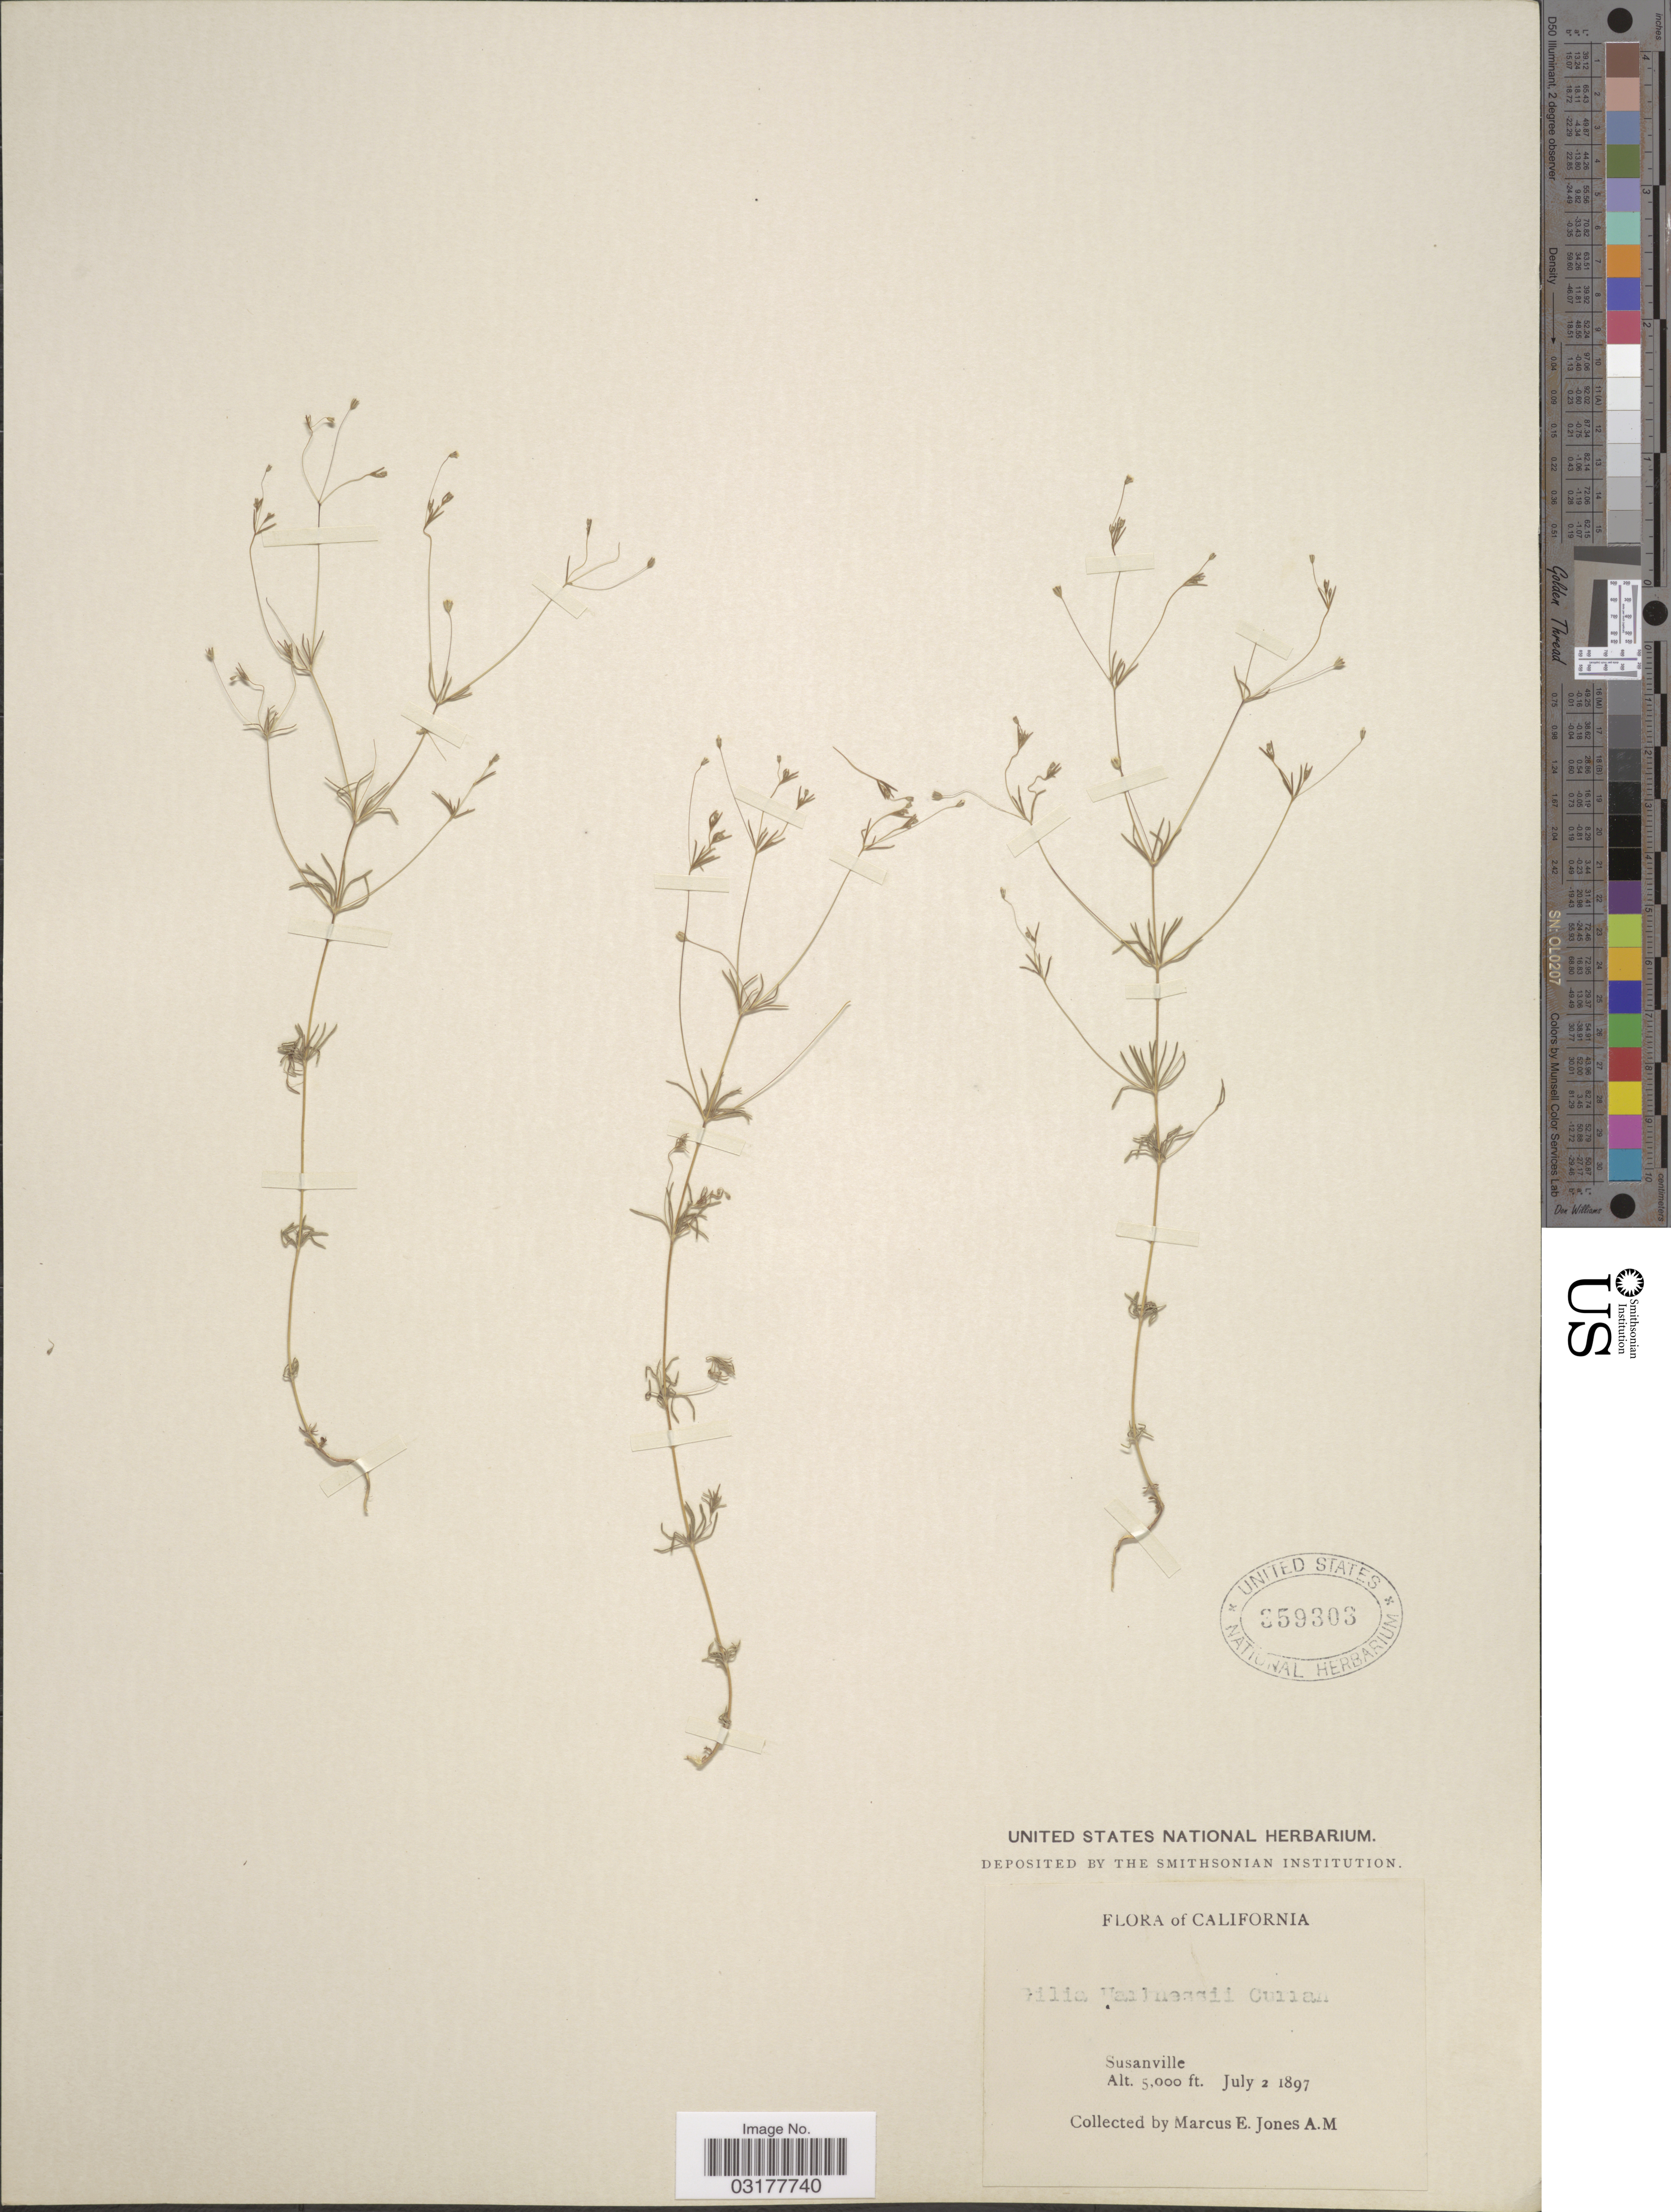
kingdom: Plantae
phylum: Tracheophyta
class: Magnoliopsida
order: Ericales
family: Polemoniaceae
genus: Leptosiphon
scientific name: Leptosiphon harknessii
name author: (Curran) J.M. Porter & L.A. Johnson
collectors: M. E. Jones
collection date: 1897-07-02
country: United States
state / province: California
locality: Susanville.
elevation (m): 1524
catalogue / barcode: US 359303